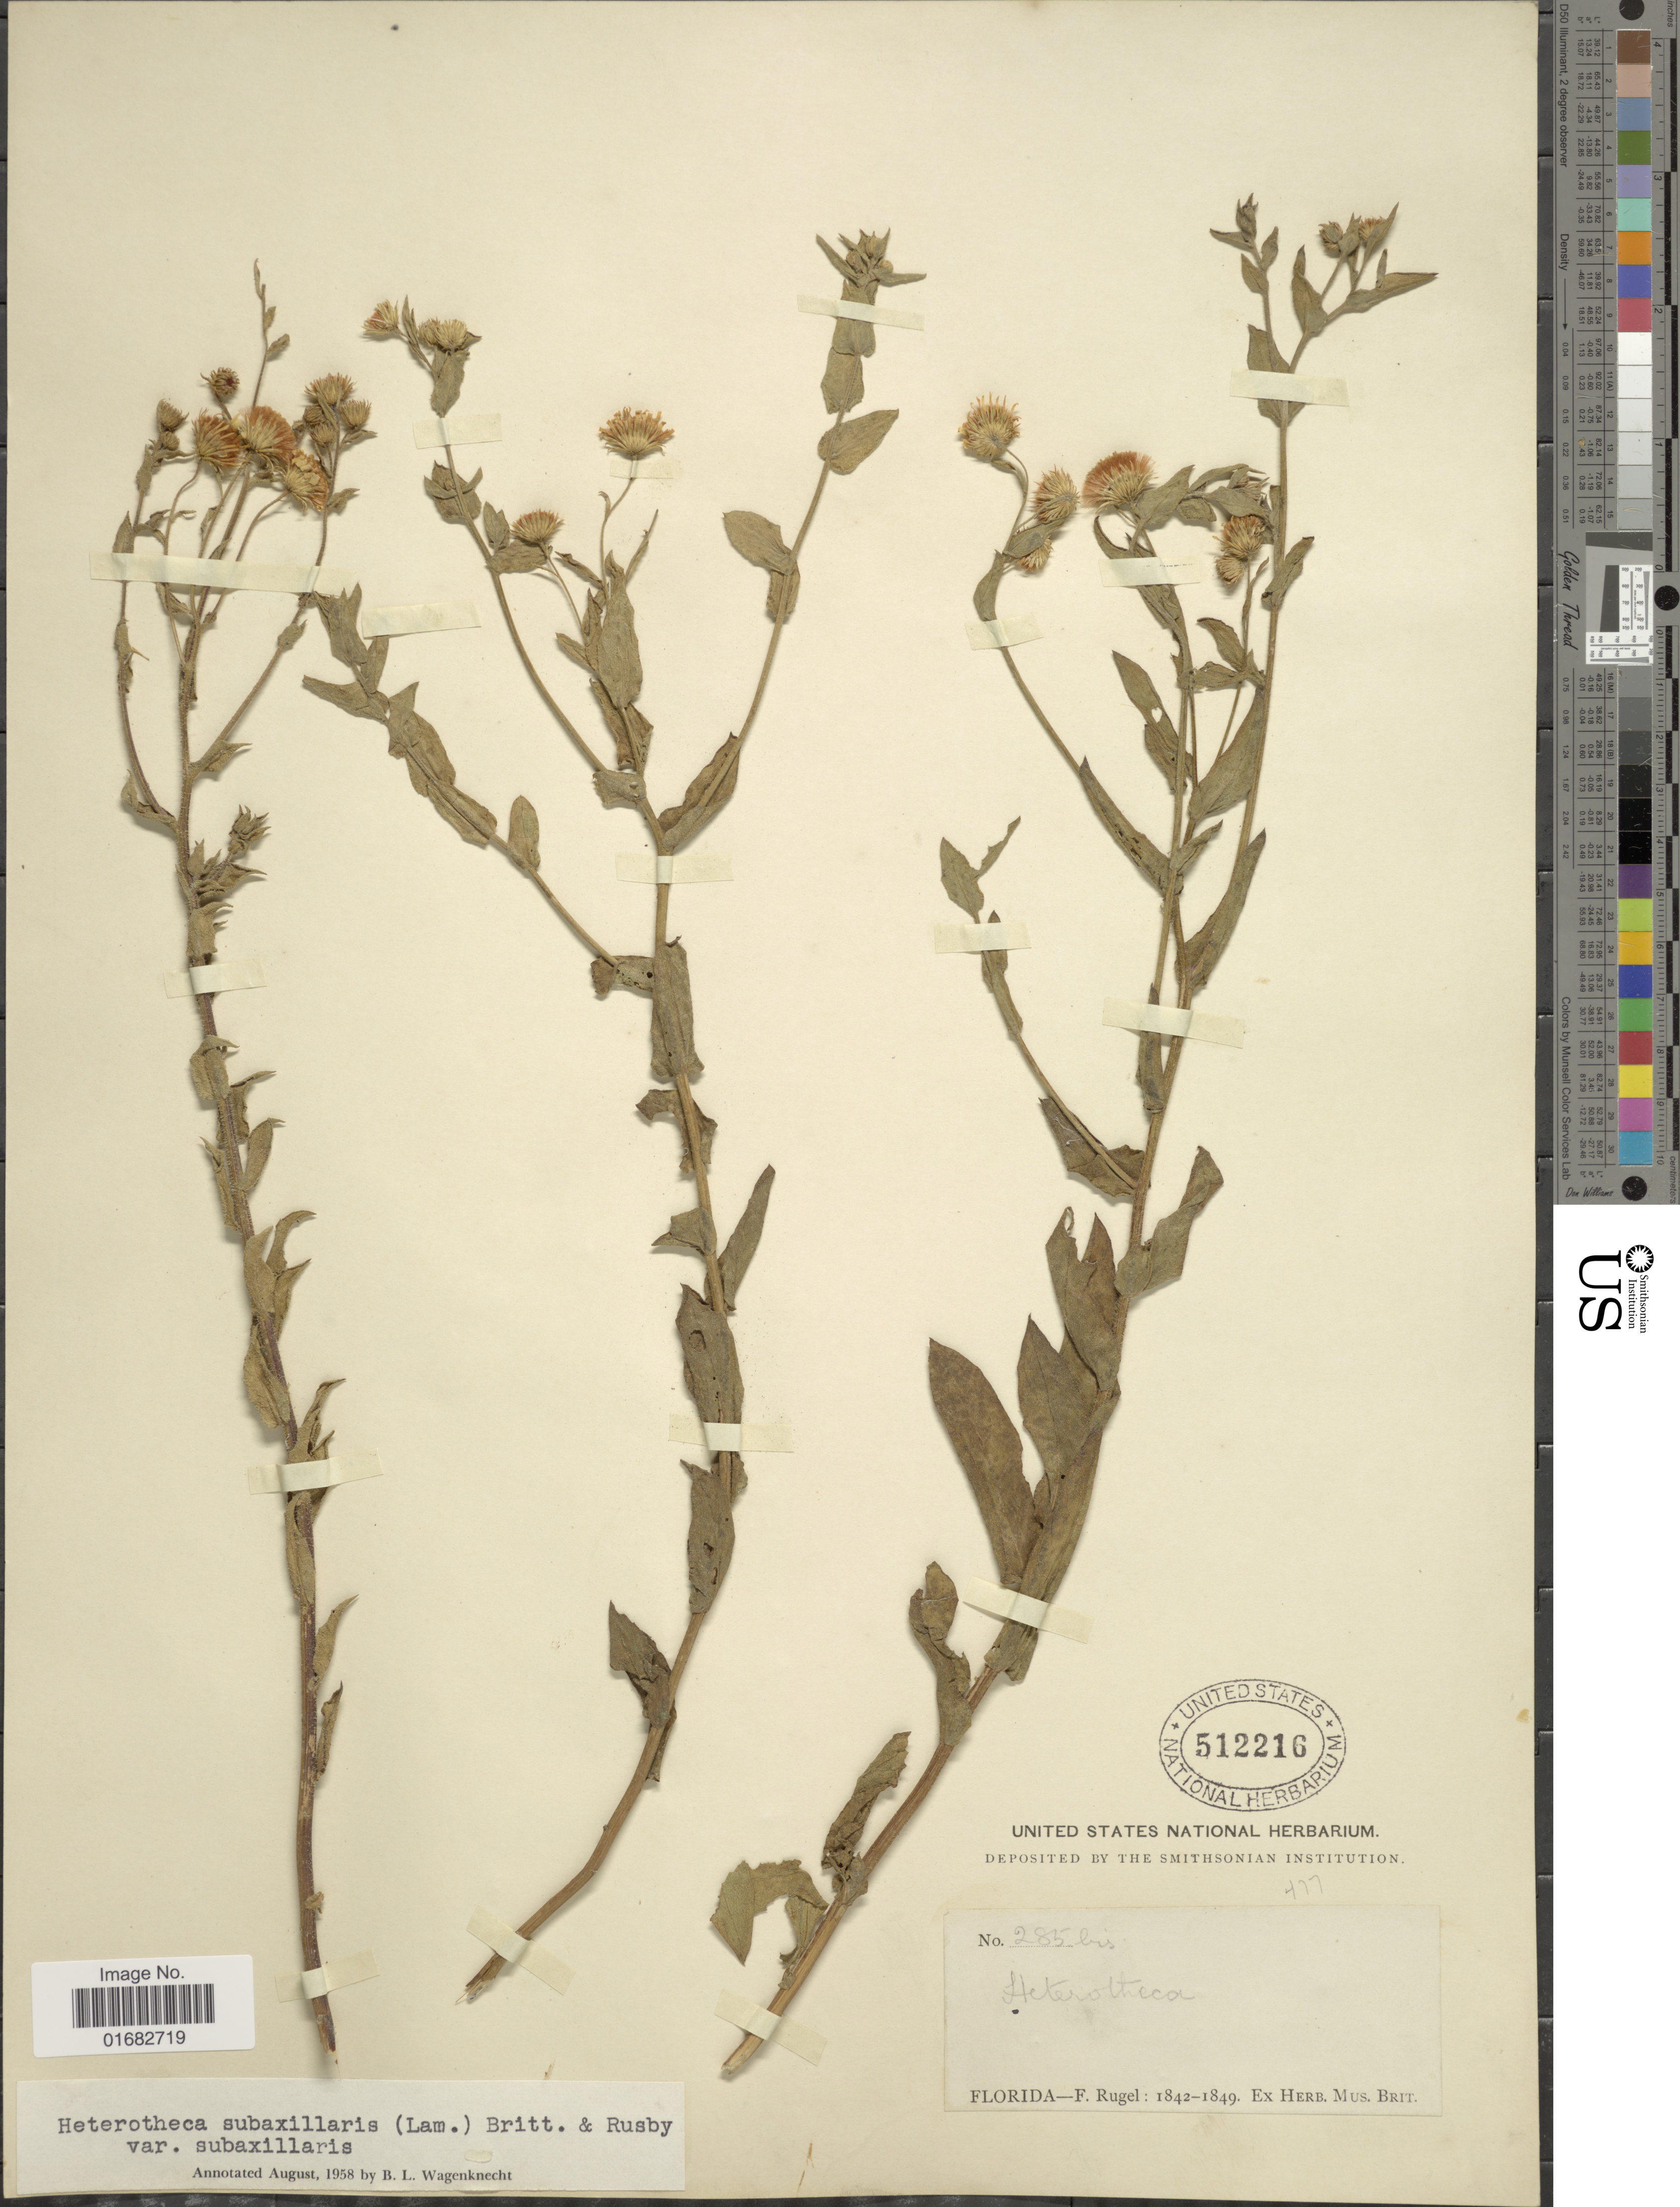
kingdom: Plantae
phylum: Tracheophyta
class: Magnoliopsida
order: Asterales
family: Asteraceae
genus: Heterotheca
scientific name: Heterotheca subaxillaris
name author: (Lam.) Britton & Rusby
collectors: F. Rugel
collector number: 285 bis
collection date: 1842/1849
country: United States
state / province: Florida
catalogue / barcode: US 512216